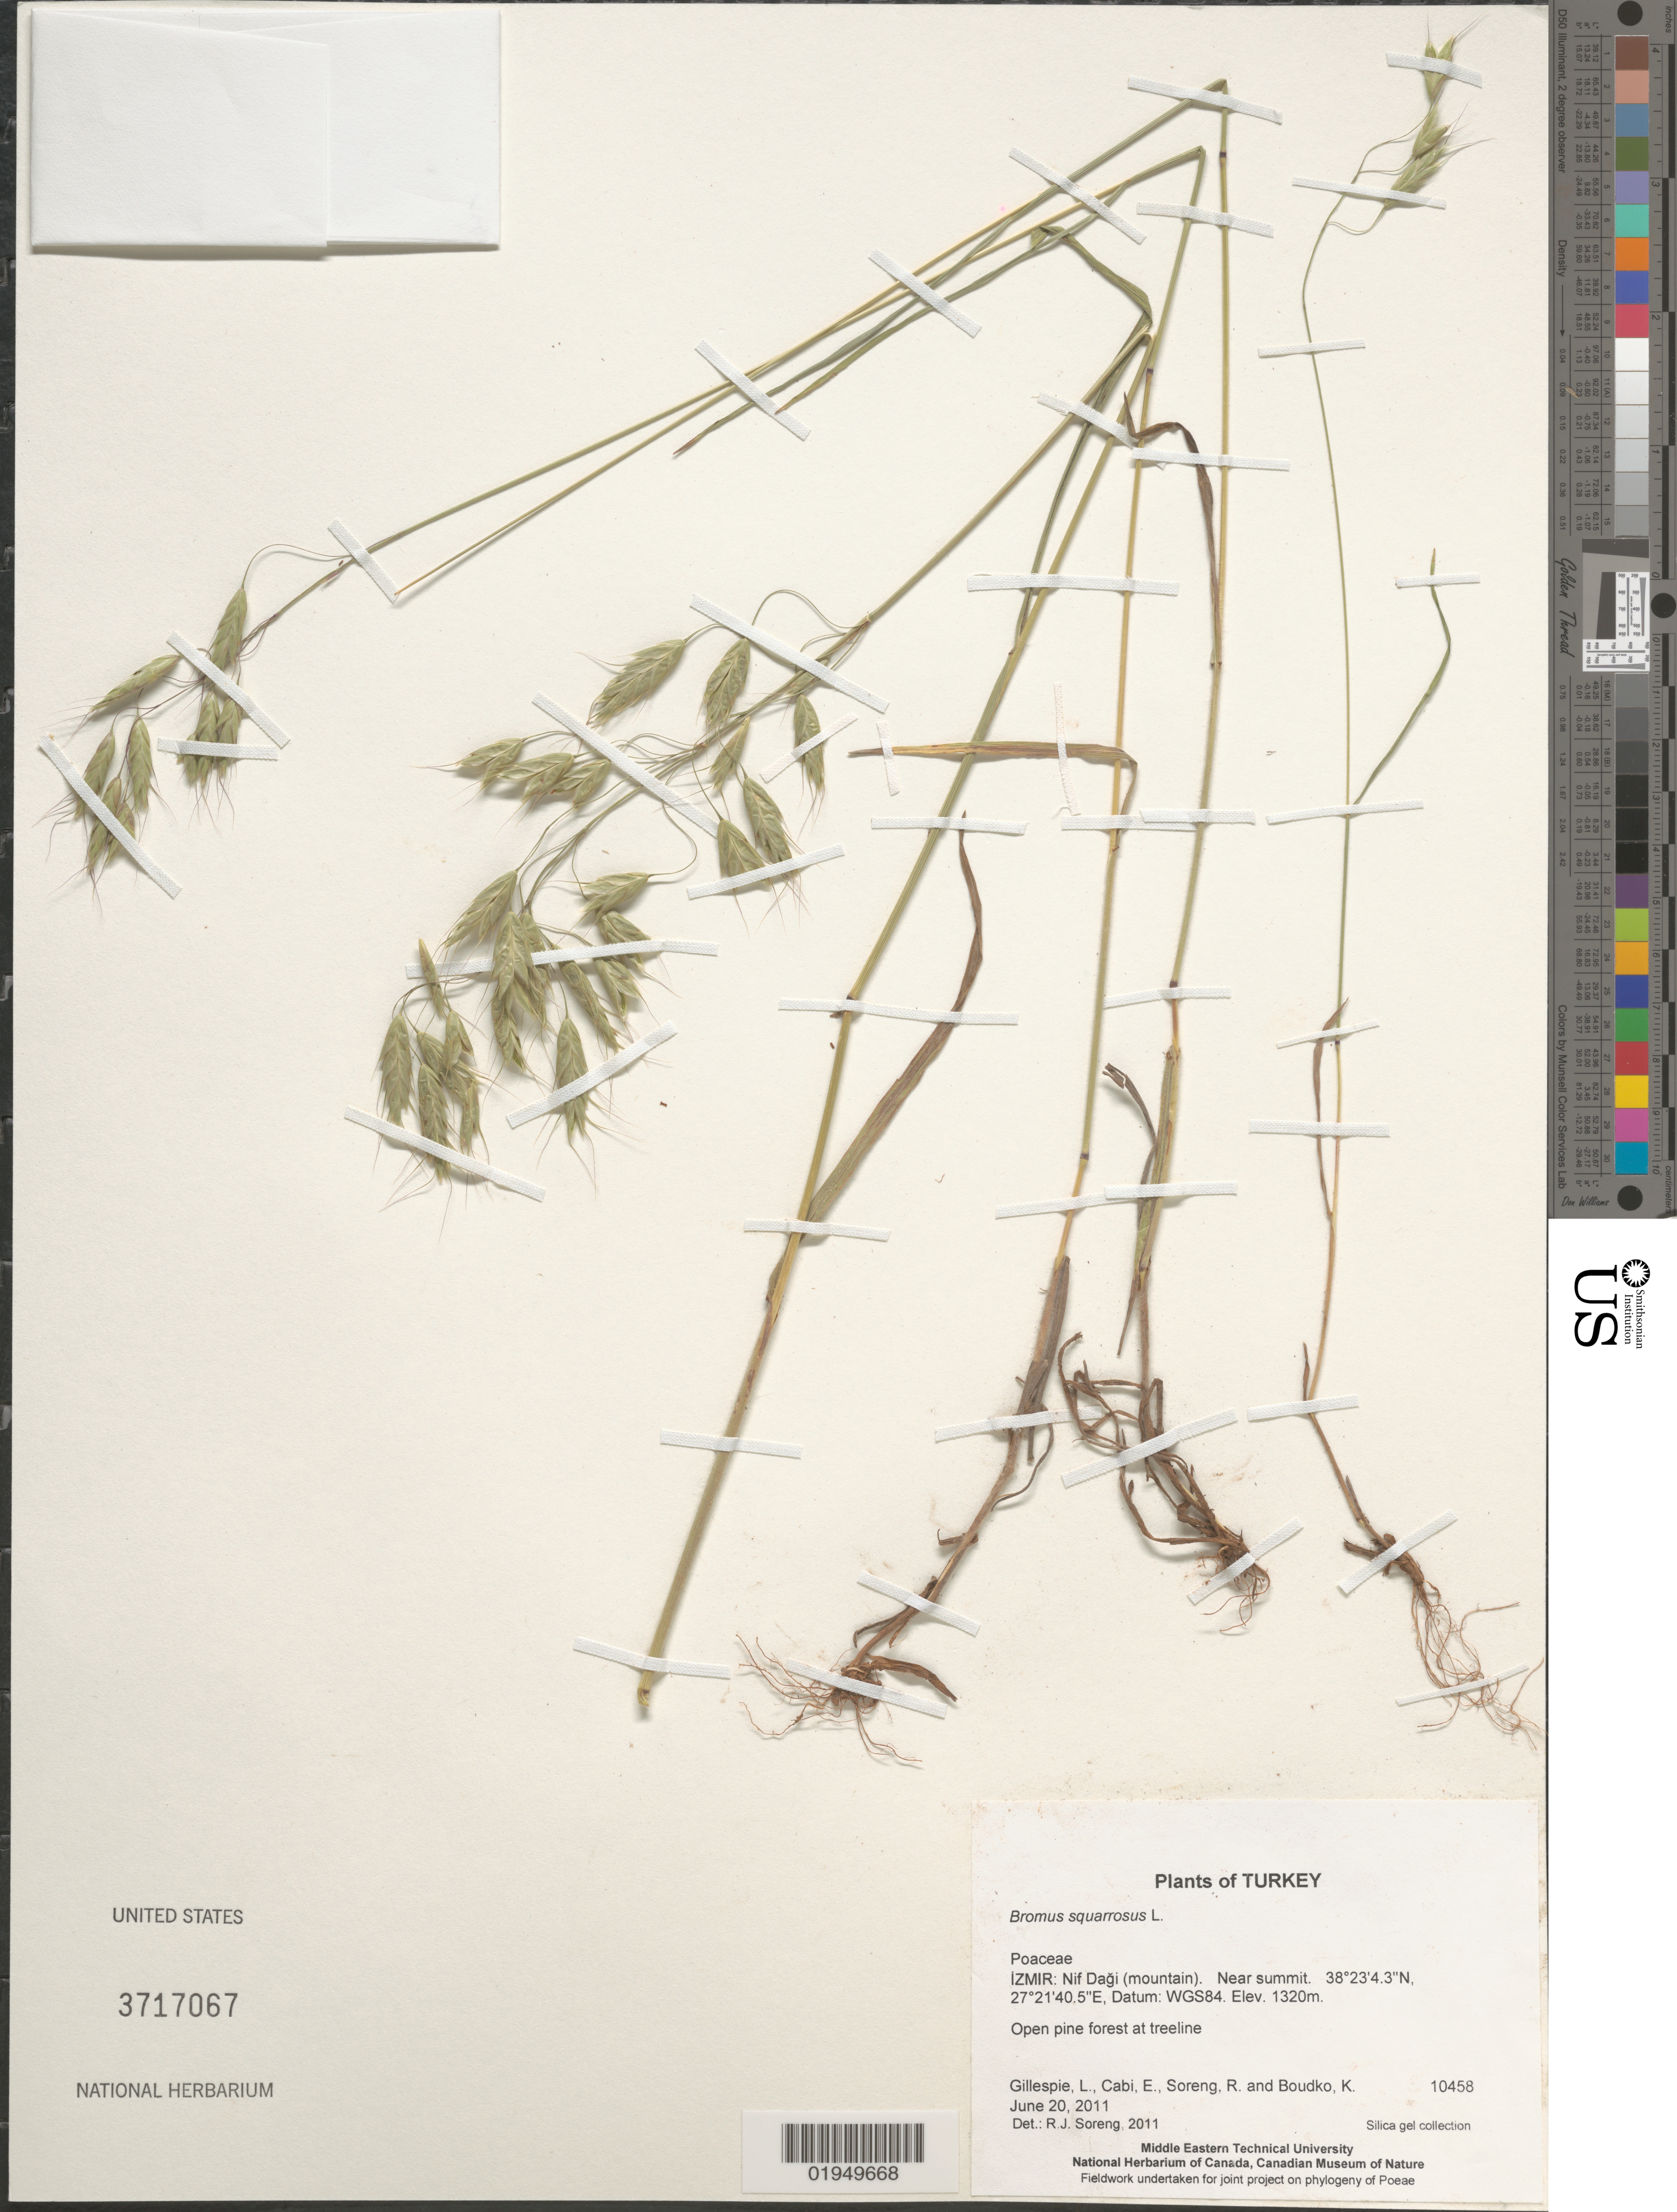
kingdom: Plantae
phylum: Tracheophyta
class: Liliopsida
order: Poales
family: Poaceae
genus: Bromus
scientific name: Bromus squarrosus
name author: L.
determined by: Soreng, Robert J., Research Associate (BOT), Smithsonian Institution - National Museum of Natural History (UNITED STATES)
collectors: L. J. Gillespie, E. Cabi, R. J. Soreng & K. Boudko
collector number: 10458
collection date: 2011-06-20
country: Turkey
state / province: Izmir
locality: Nif Dagi (mountain). Near summit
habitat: Open pine forest at treeline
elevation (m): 1320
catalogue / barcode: US 3717067